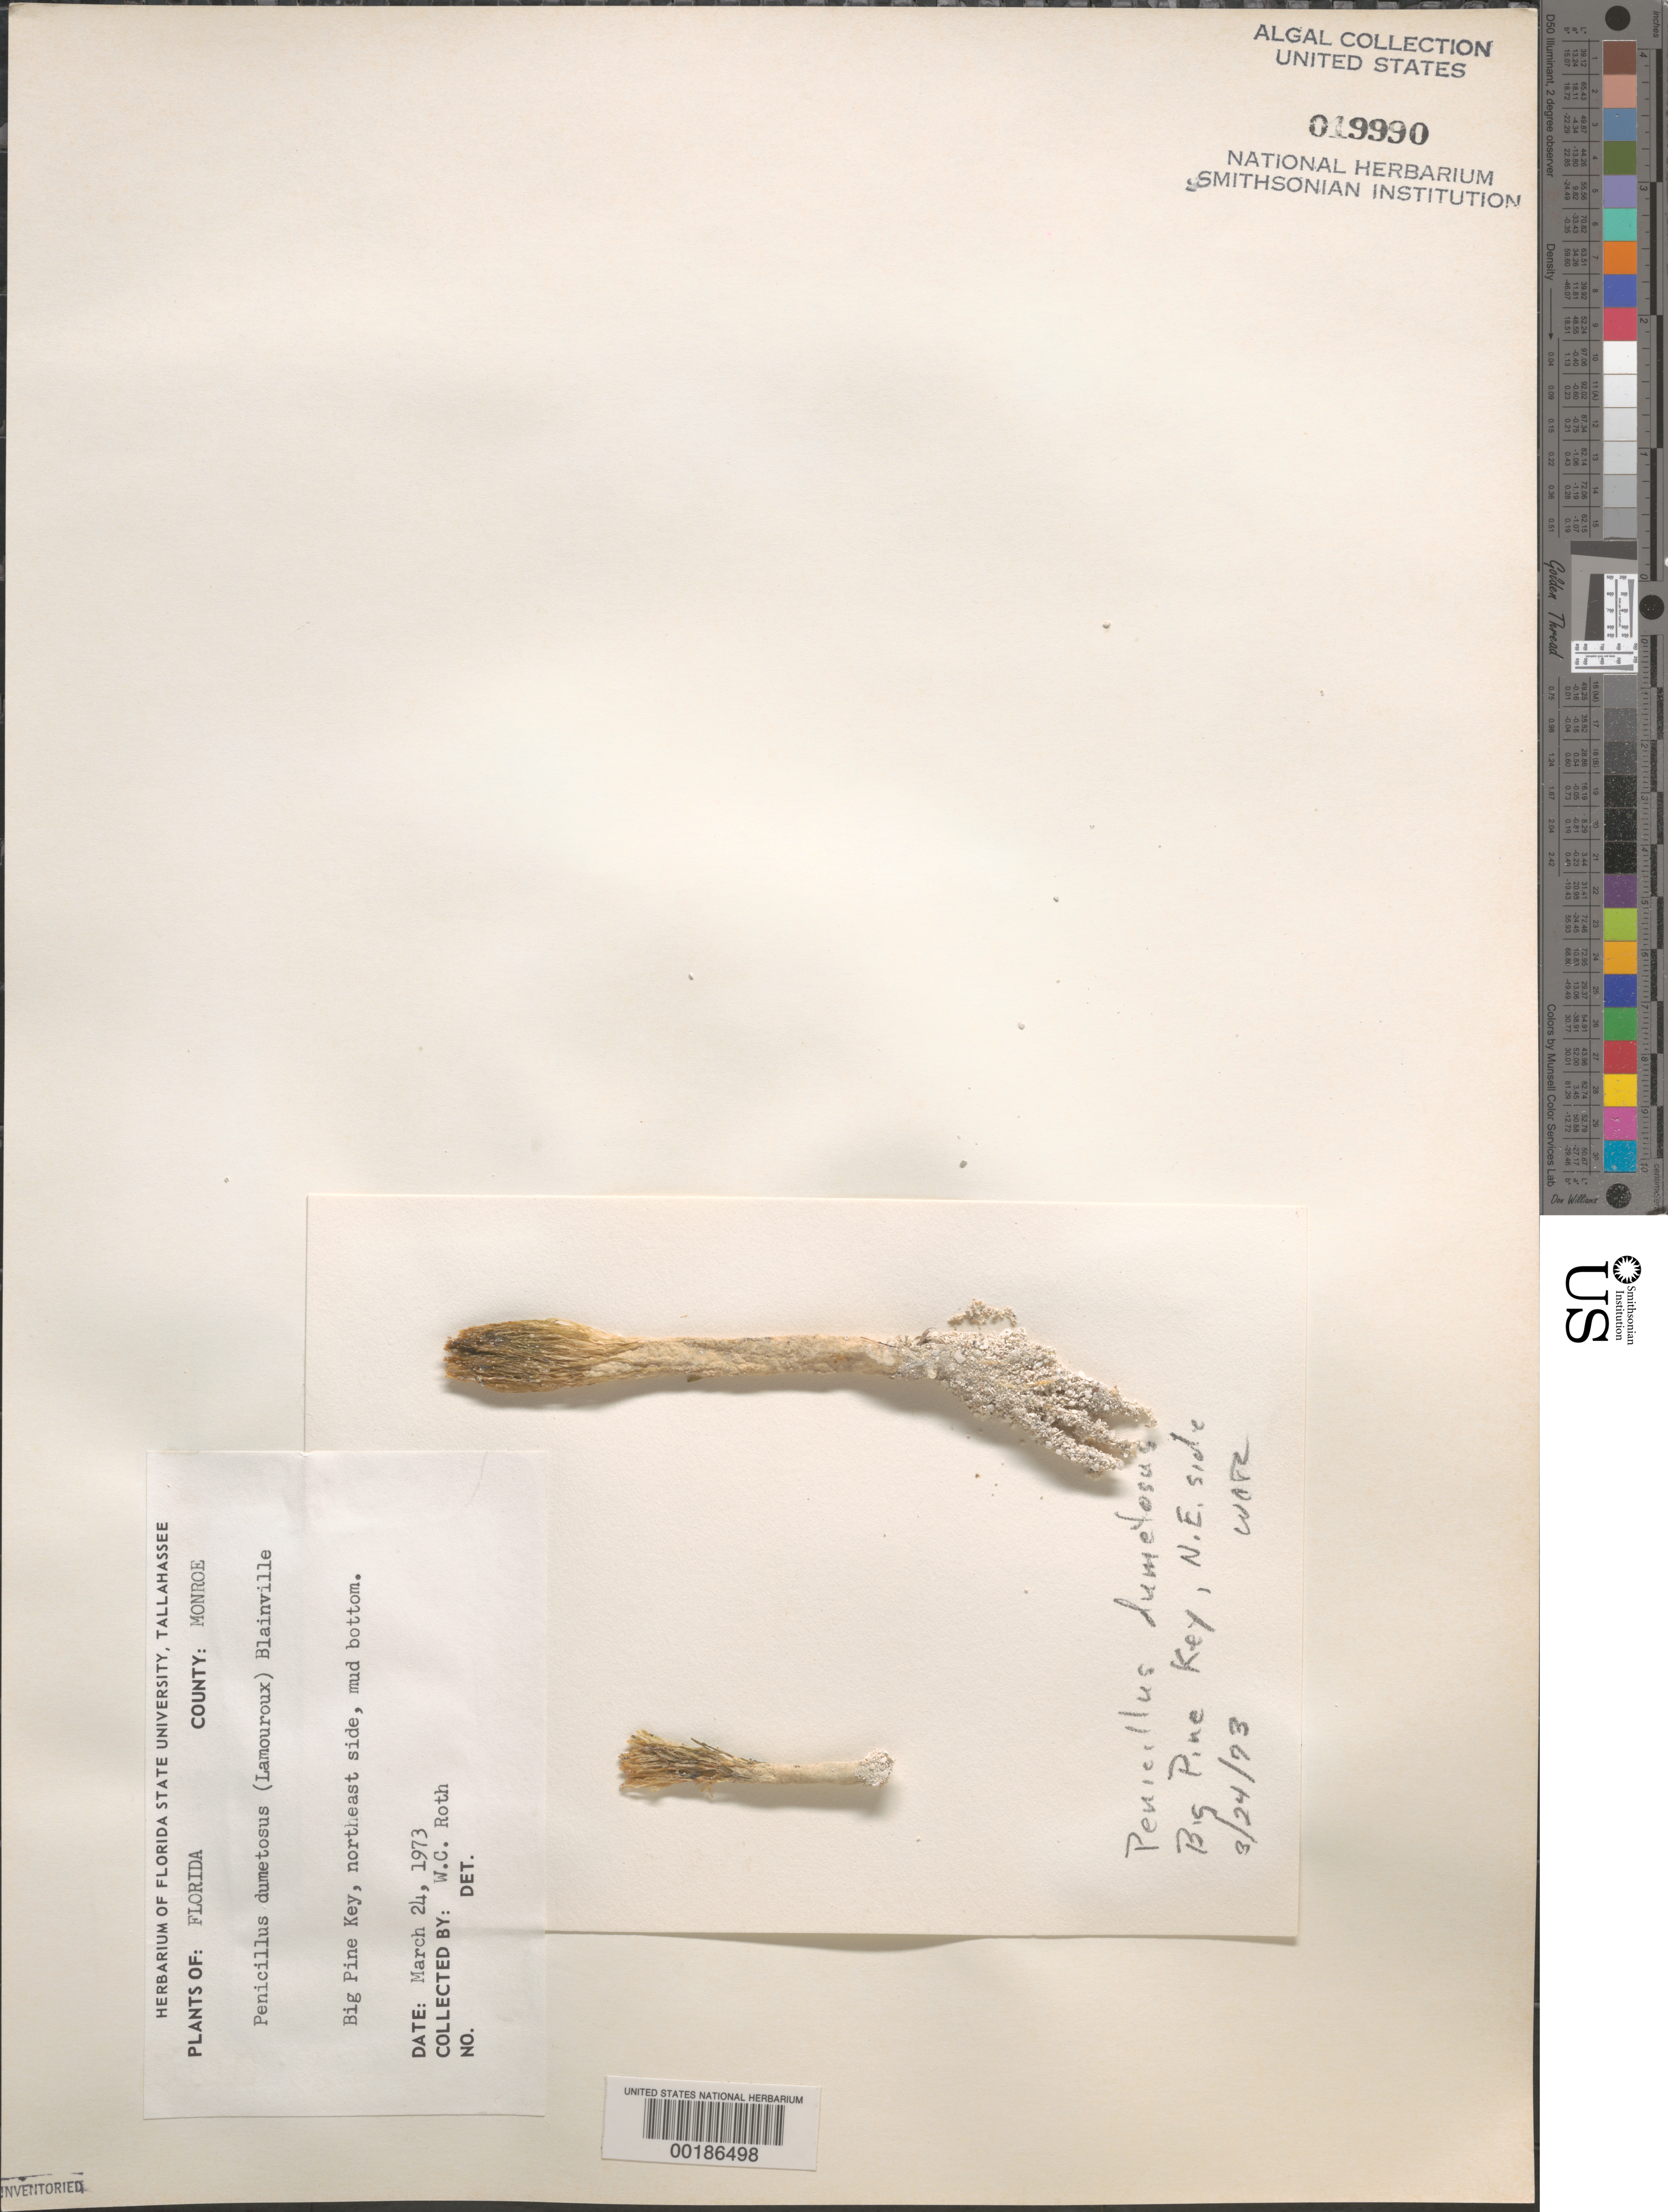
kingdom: Plantae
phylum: Chlorophyta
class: Ulvophyceae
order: Bryopsidales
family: Udoteaceae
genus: Penicillus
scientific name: Penicillus dumetosus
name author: (J.V.Lamouroux) Blainville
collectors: W. C. Roth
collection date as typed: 24 Mar 1973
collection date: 1973-03-24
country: United States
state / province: Florida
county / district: Monroe County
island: Big Pine Key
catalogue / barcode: US 19990